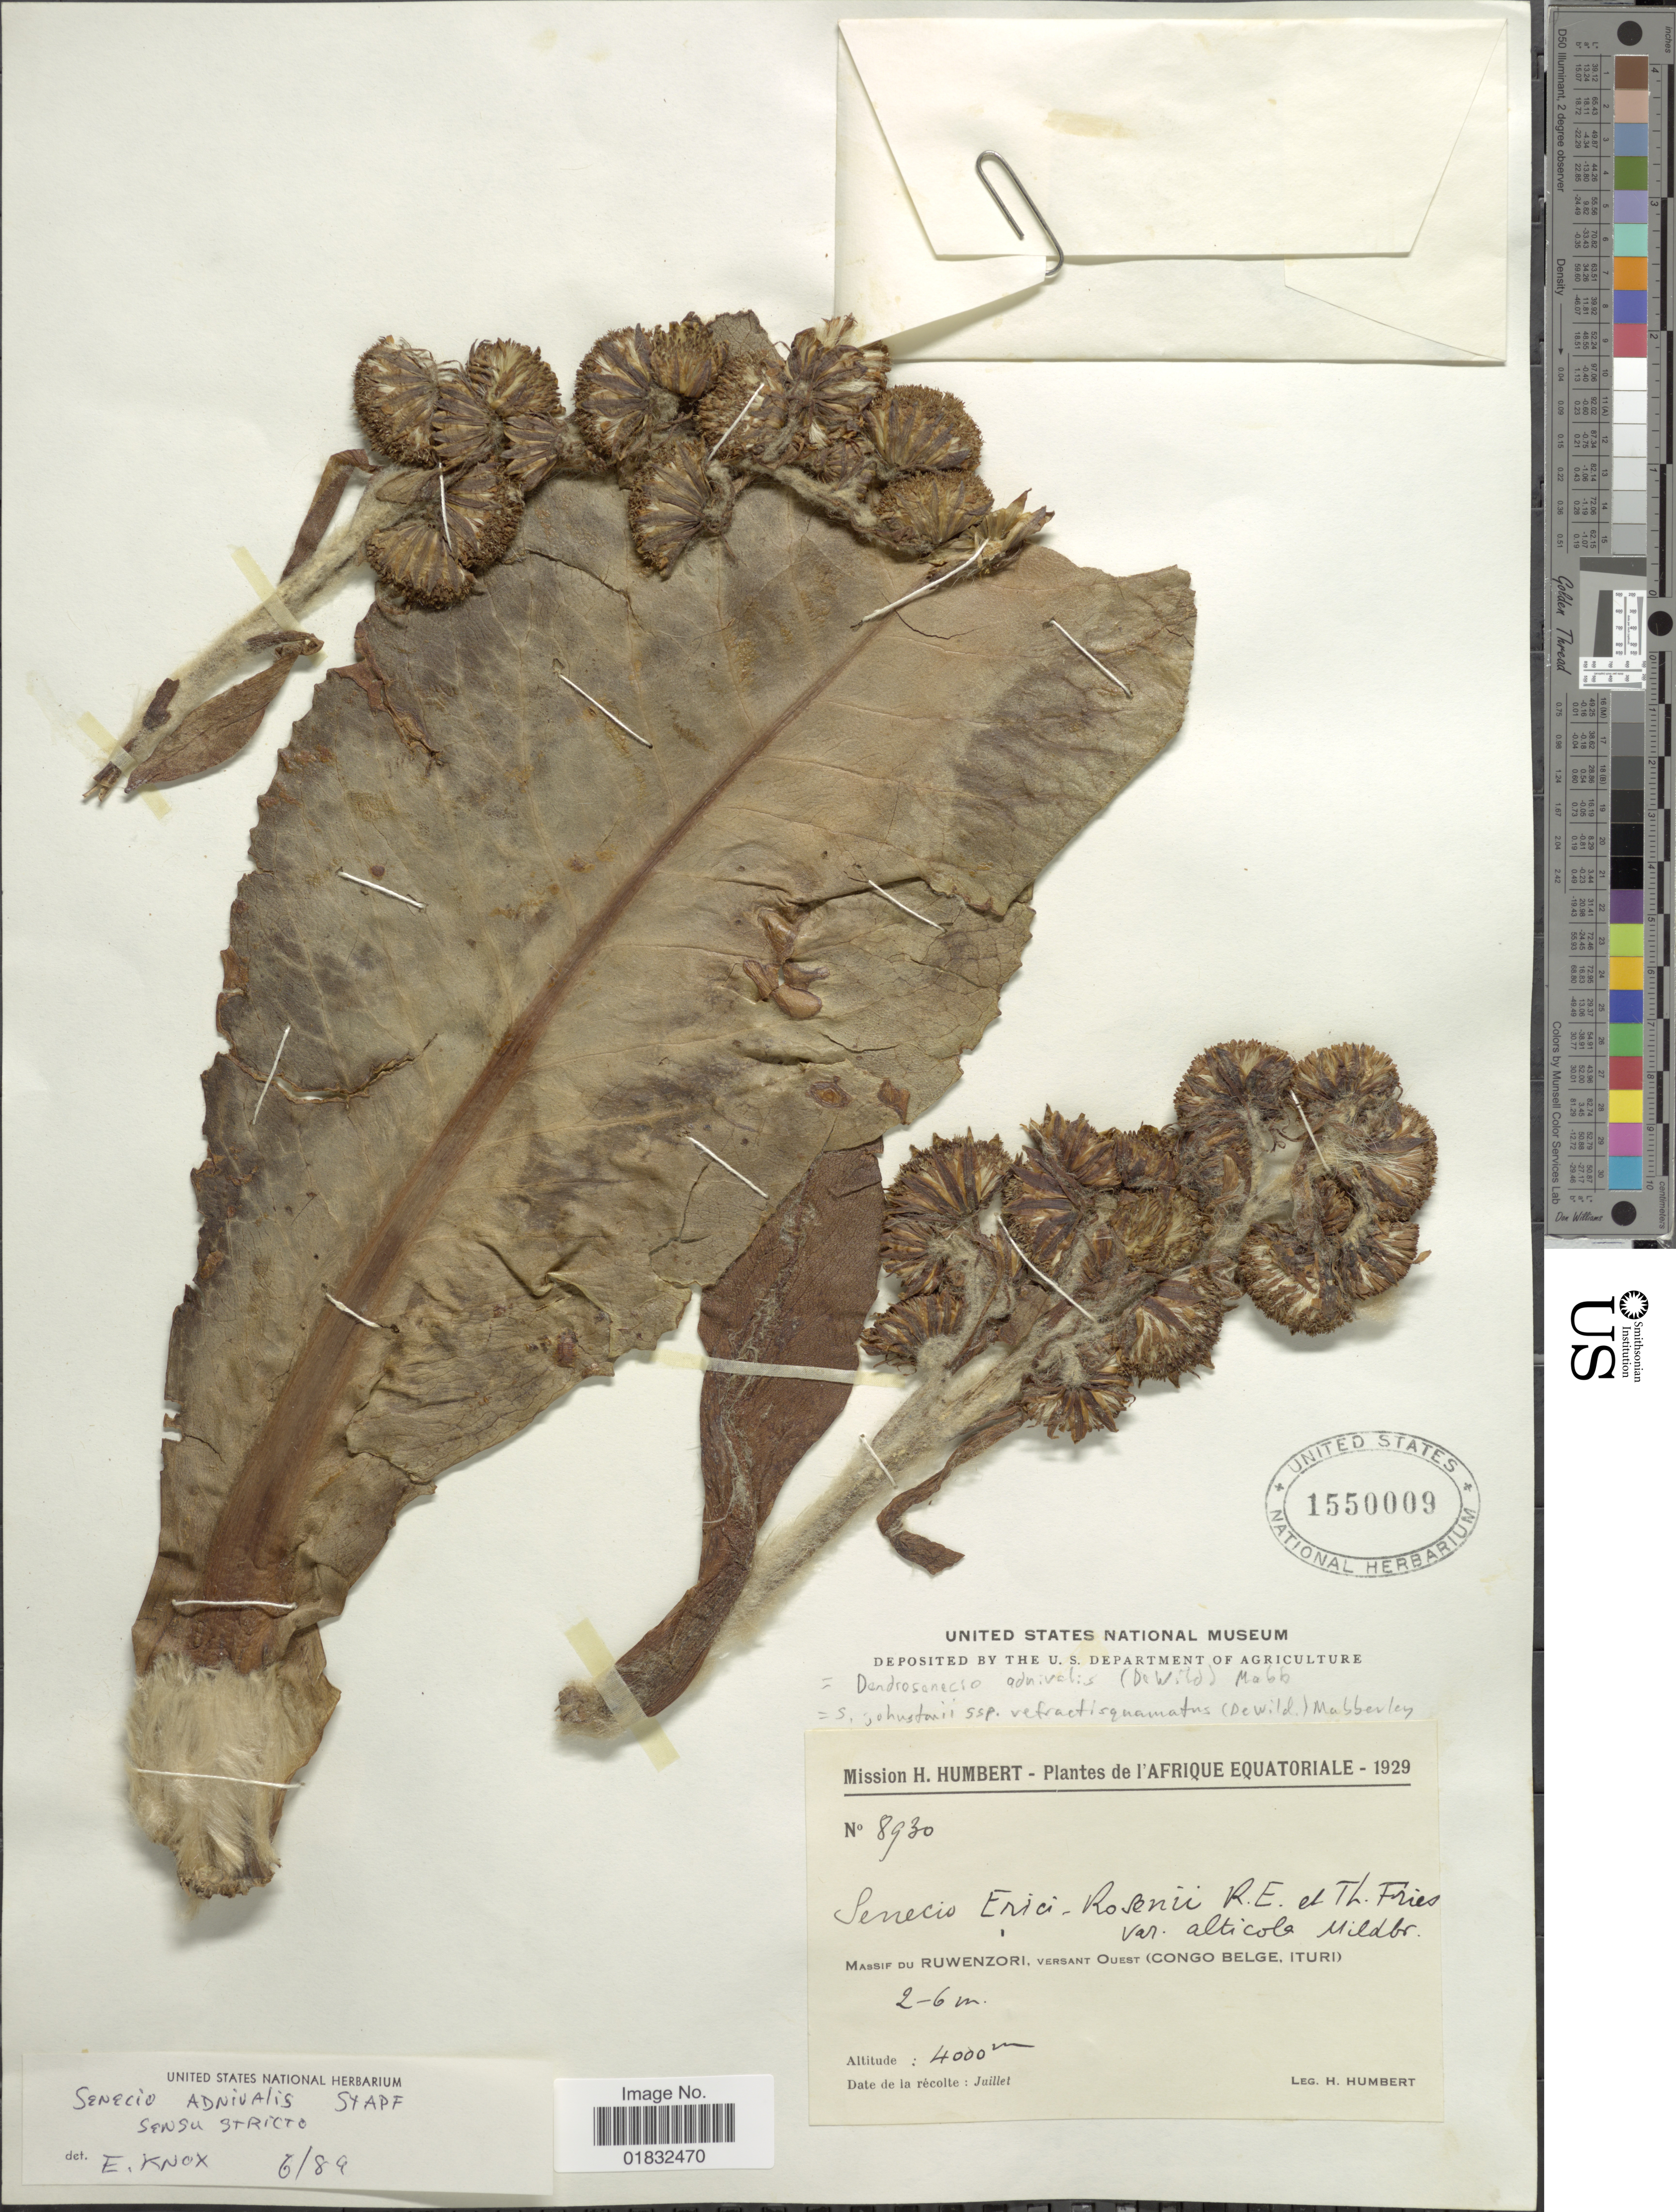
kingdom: Plantae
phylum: Tracheophyta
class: Magnoliopsida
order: Asterales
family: Asteraceae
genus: Dendrosenecio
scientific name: Dendrosenecio adnivalis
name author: (Stapf) E.B. Knox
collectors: H. Humbert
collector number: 8930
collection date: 1929-07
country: Congo, Democratic Republic of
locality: L'Afrique Equatoriale, Massif du Ruwenzori, versant Ouest (Congo Belge, Ituri)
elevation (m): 4000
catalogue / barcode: US 1550009